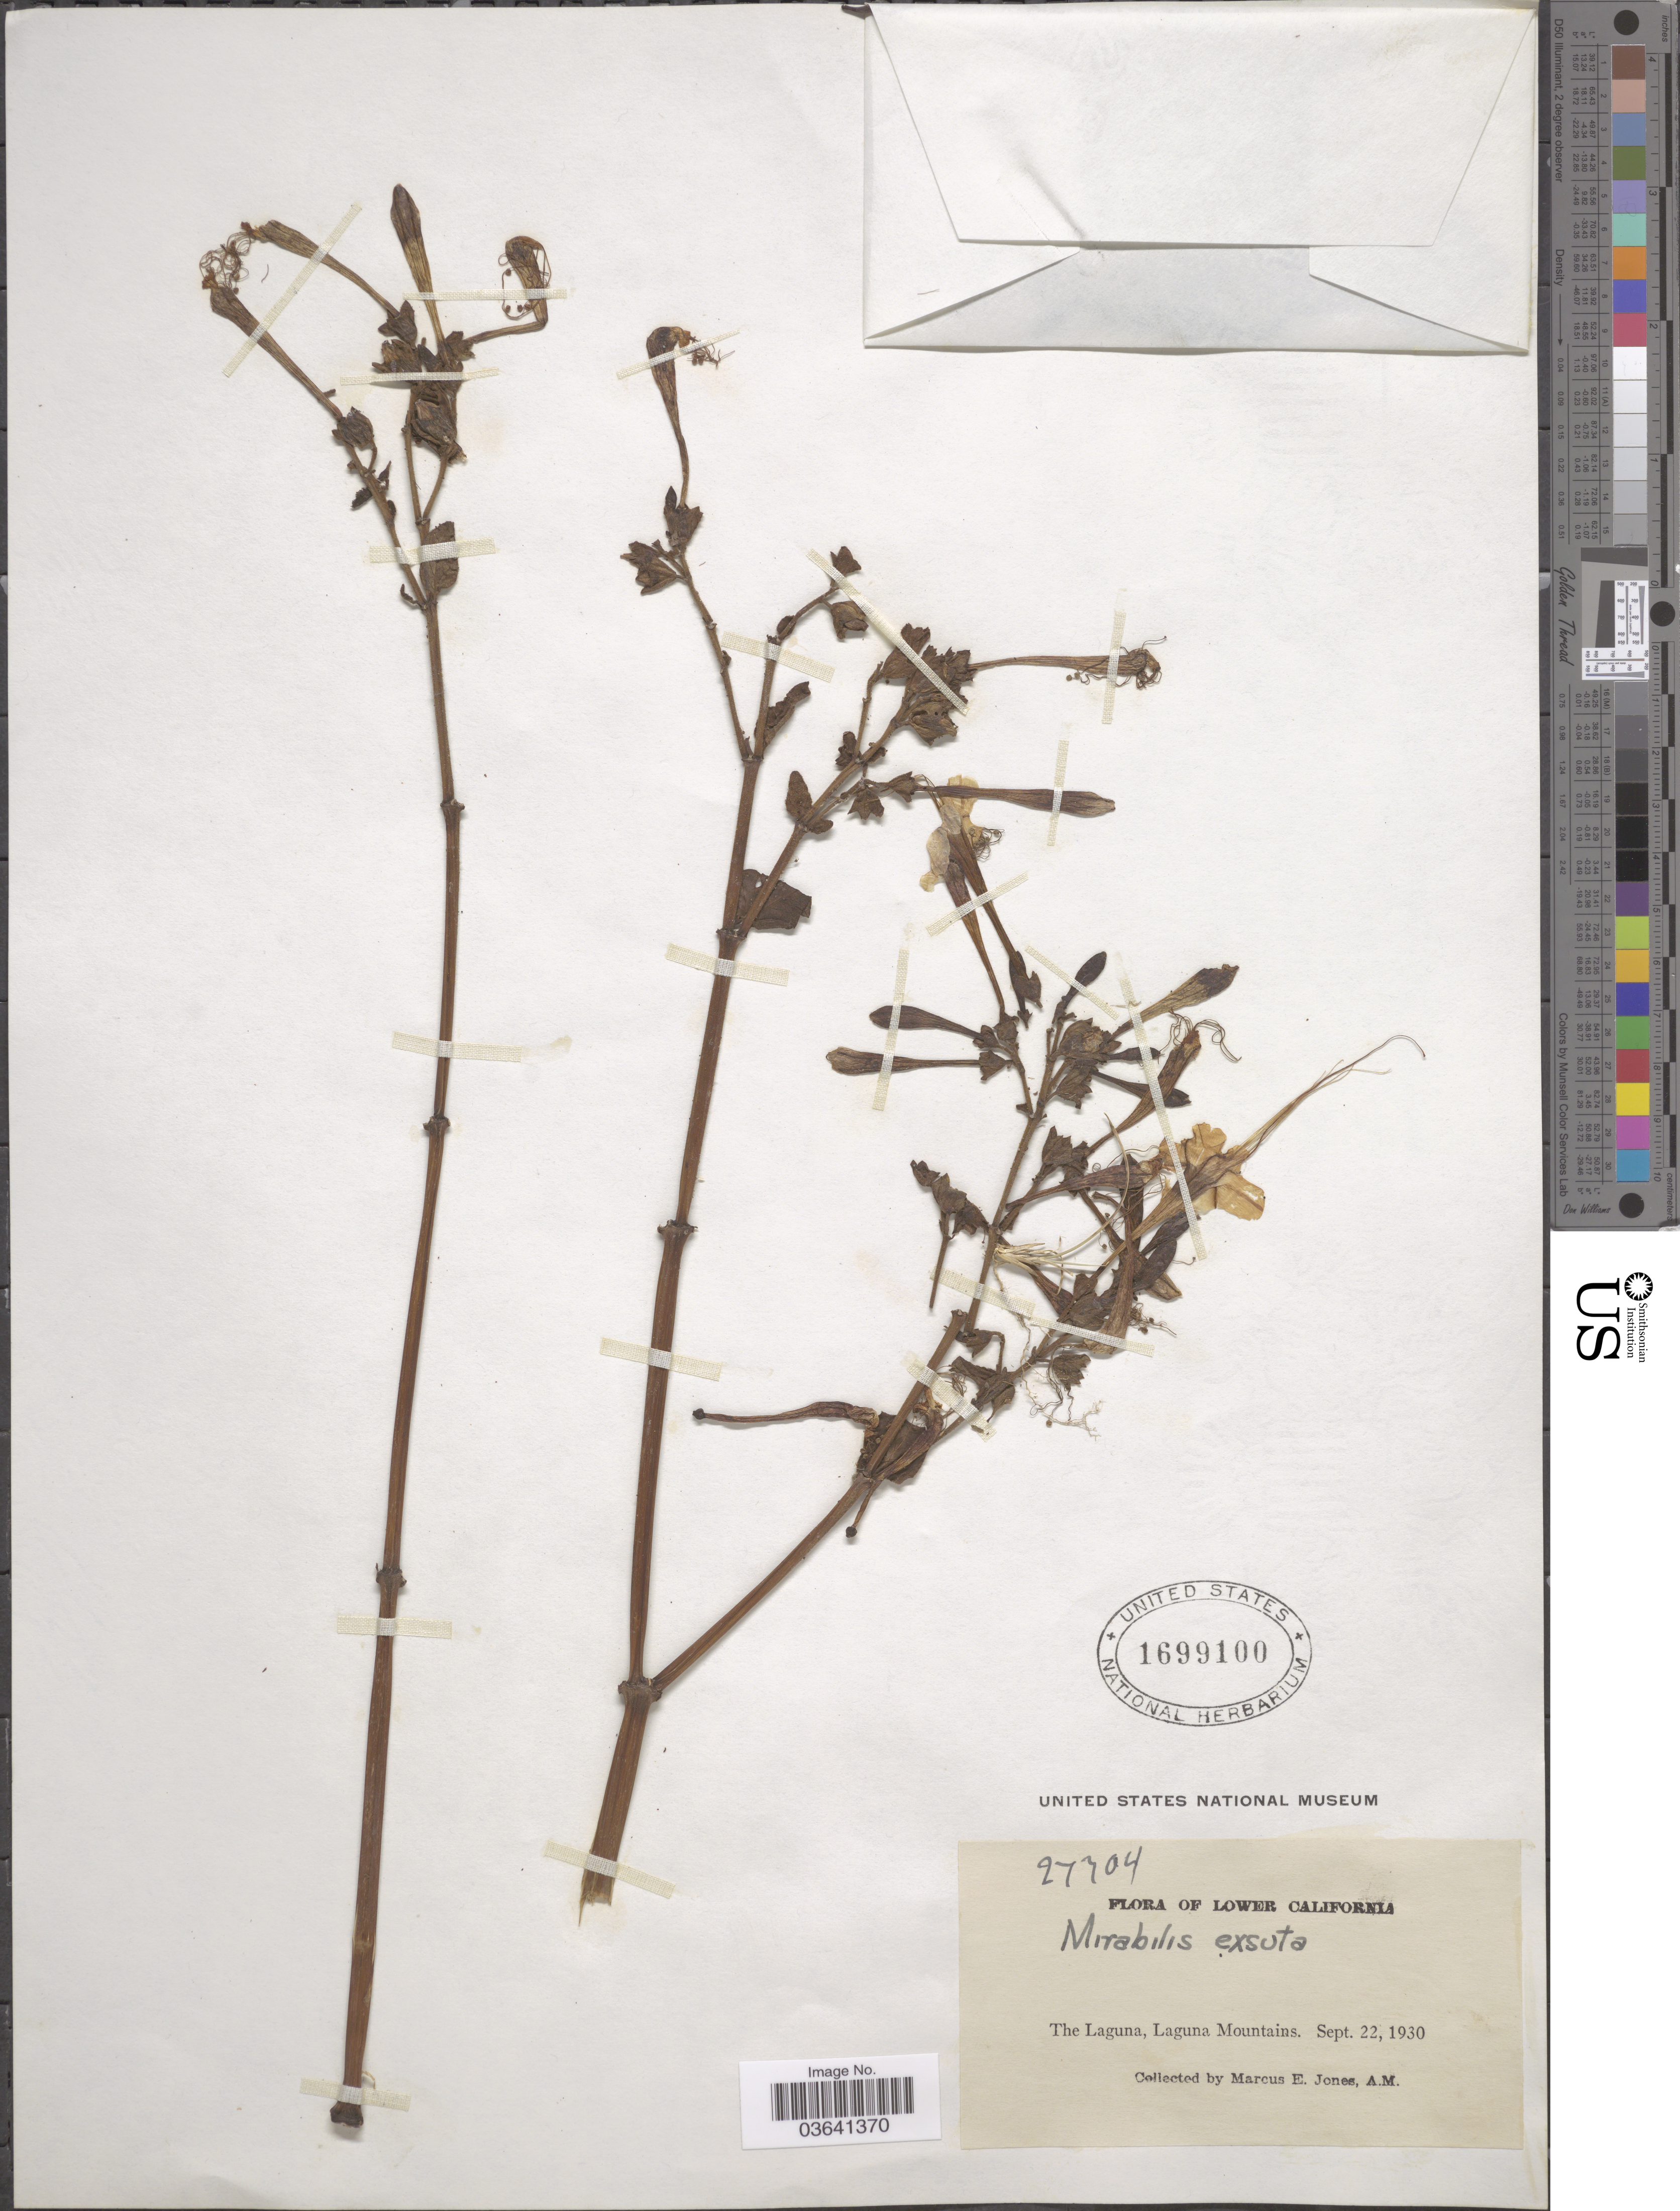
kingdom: Plantae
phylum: Tracheophyta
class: Magnoliopsida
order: Caryophyllales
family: Nyctaginaceae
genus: Mirabilis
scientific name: Mirabilis exserta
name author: Brandegee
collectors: M. E. Jones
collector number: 27304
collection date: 1930-09-22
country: Mexico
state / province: Baja California Norte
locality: Lower California. The Laguna, Laguna Mountains.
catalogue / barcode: US 1699100